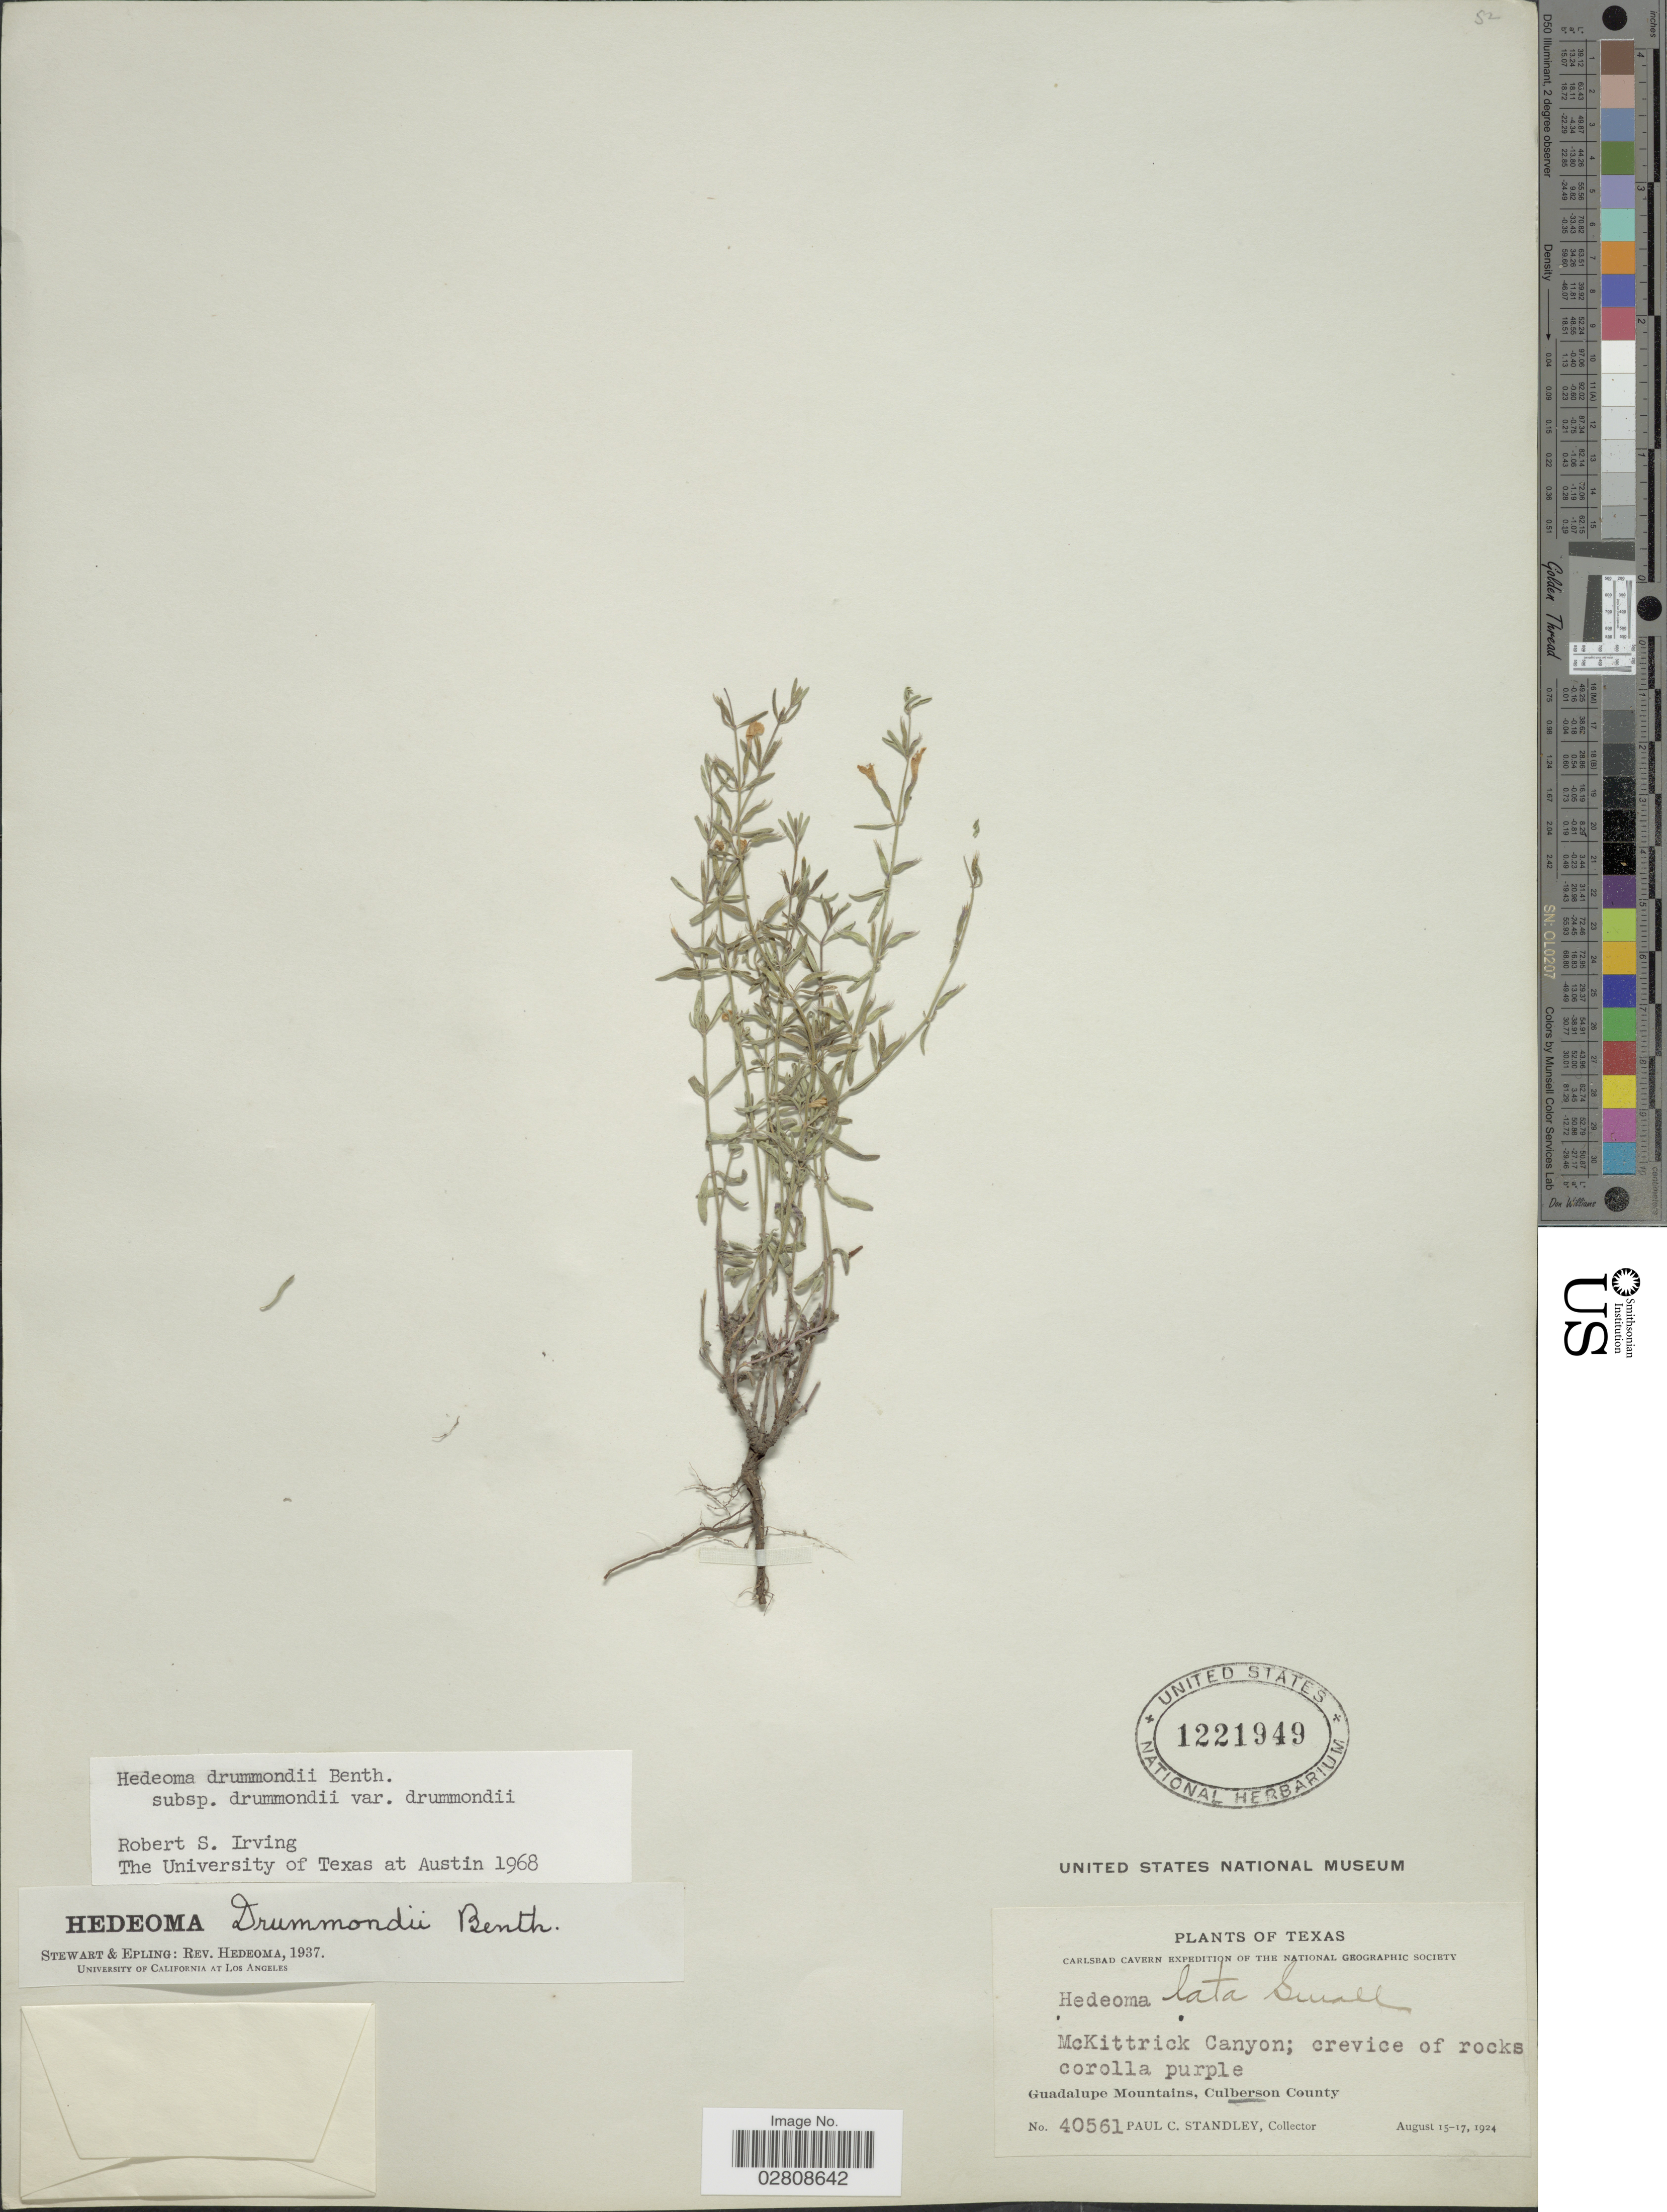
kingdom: Plantae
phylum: Tracheophyta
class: Magnoliopsida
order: Lamiales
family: Lamiaceae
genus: Hedeoma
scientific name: Hedeoma drummondii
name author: Benth.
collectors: P. C. Standley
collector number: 40561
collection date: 1924-08-15/1924-08-17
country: United States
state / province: Texas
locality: McKittrick Canyon. Guadalupe Mountains, Culberson County.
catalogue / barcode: US 1221949